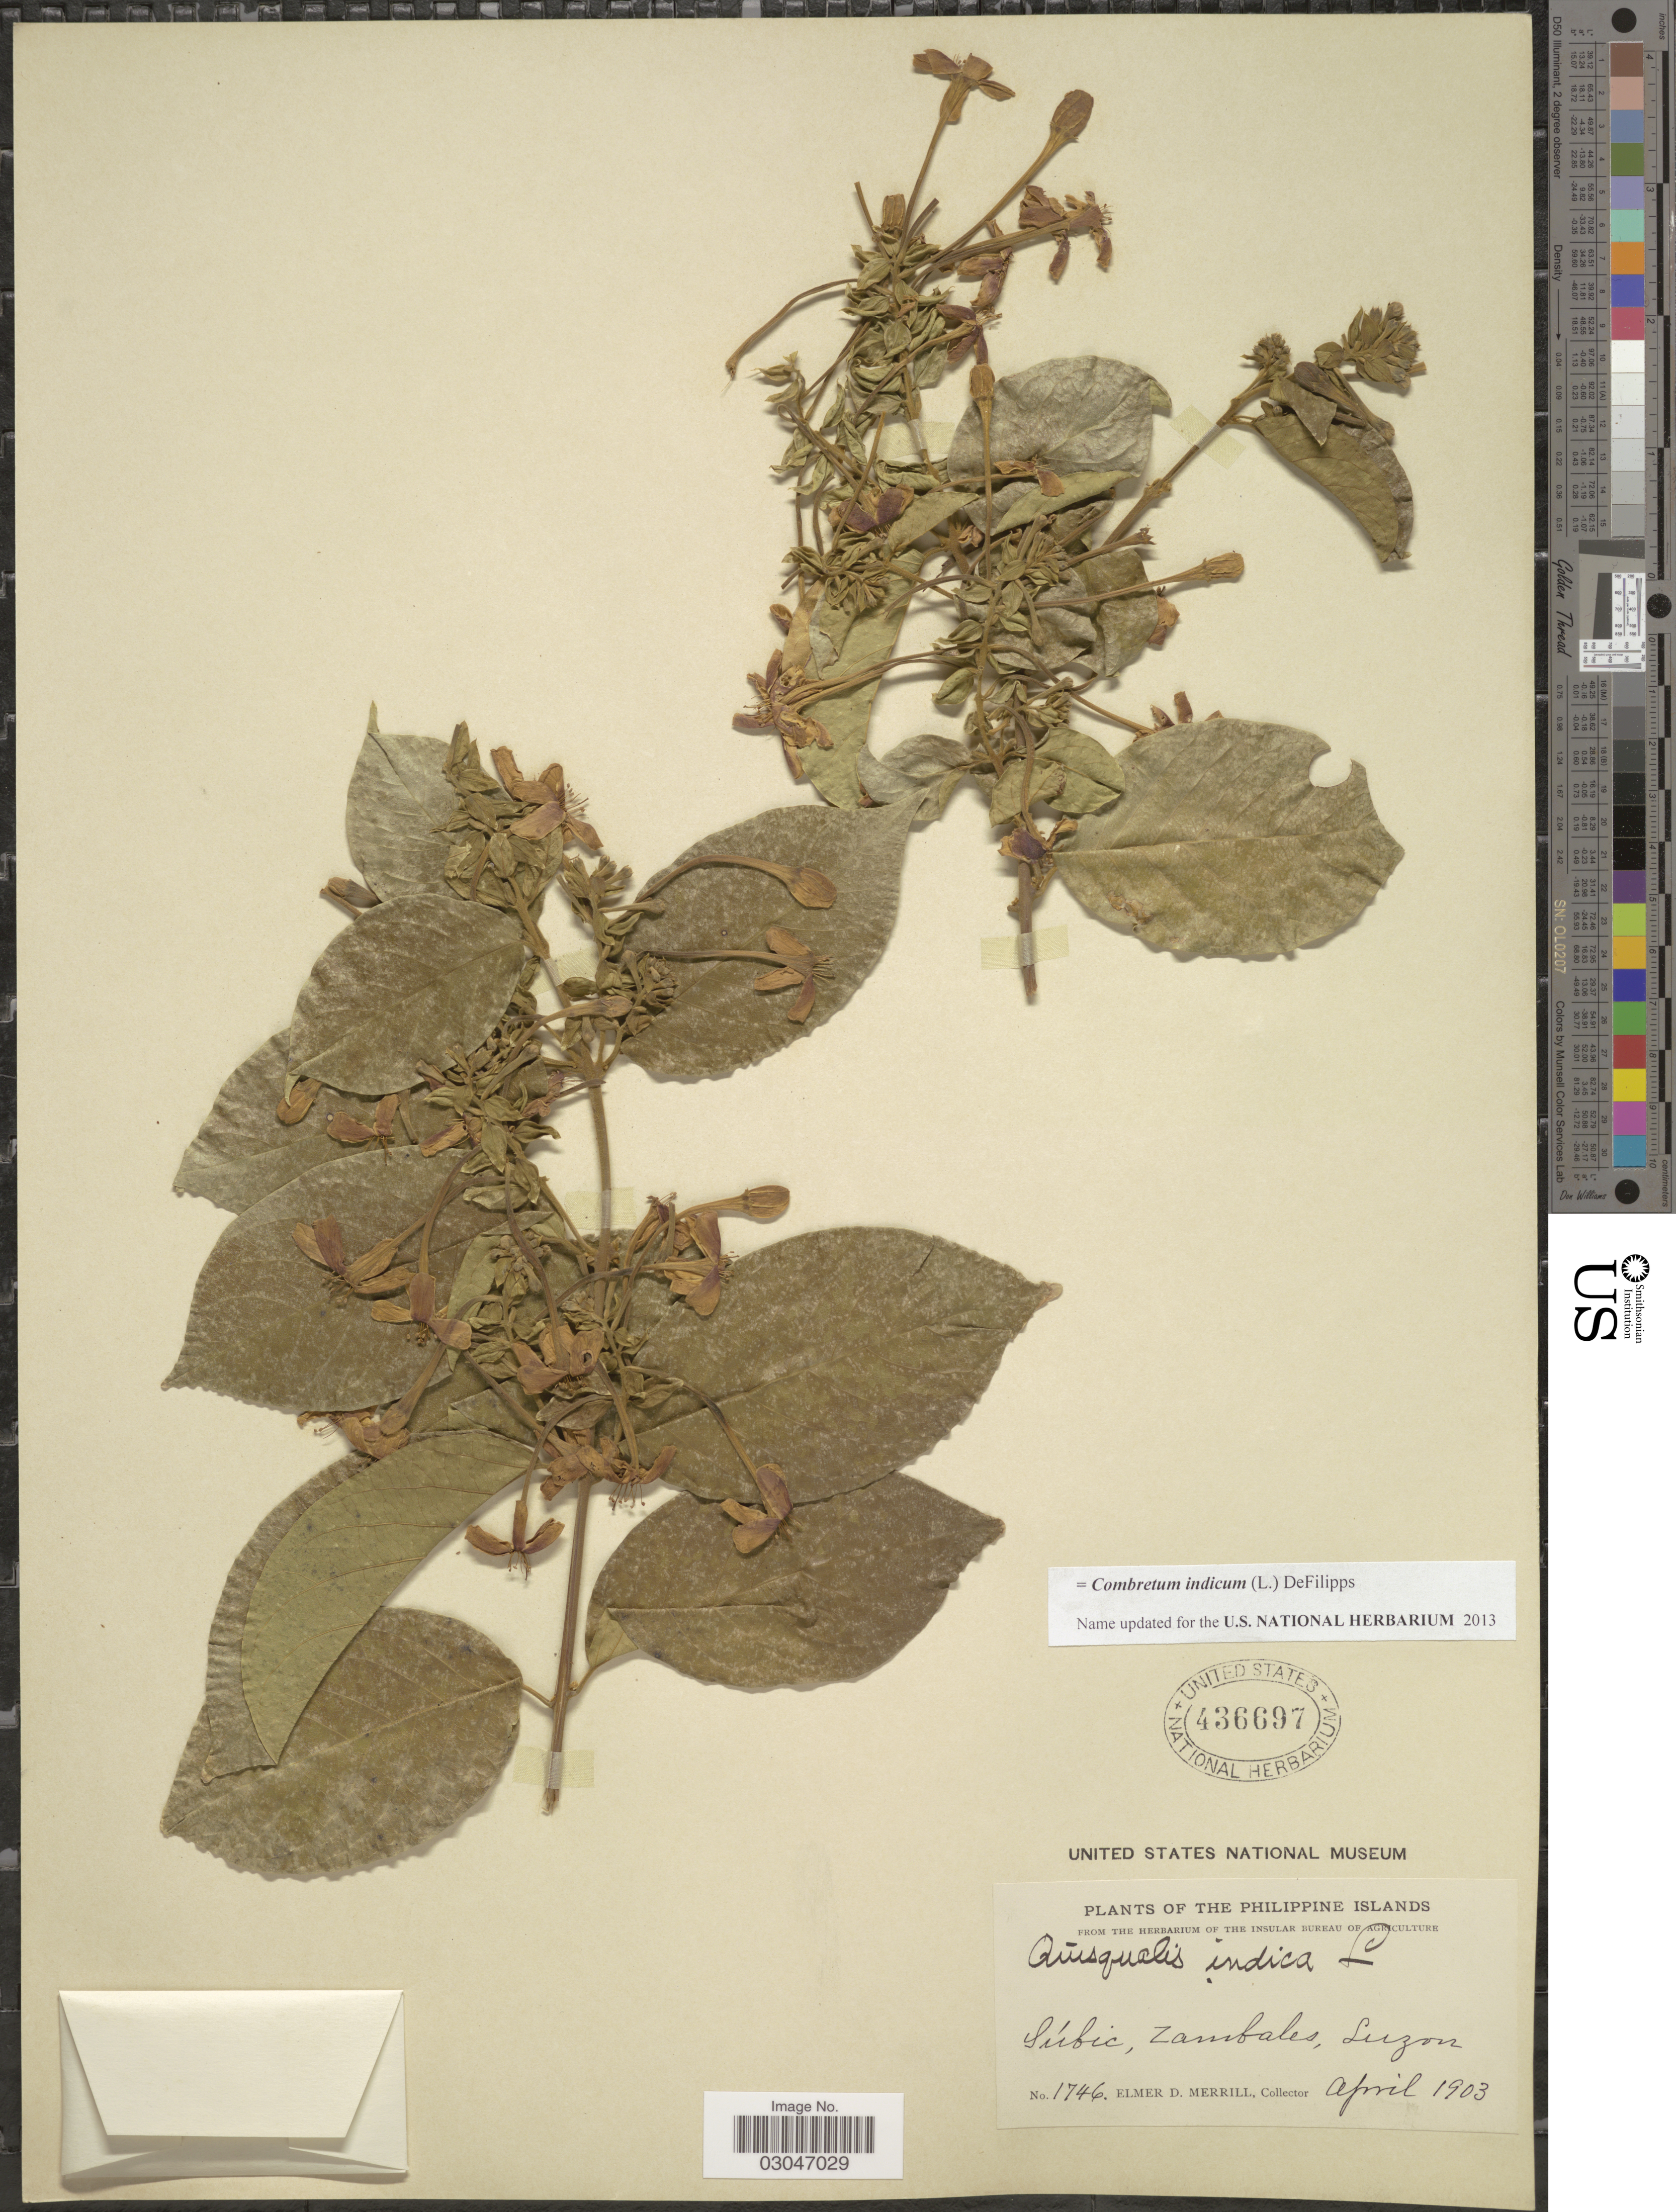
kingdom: Plantae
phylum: Tracheophyta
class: Magnoliopsida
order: Myrtales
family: Combretaceae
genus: Combretum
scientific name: Combretum indicum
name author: (L.) DeFilipps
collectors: E. D. Merrill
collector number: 1746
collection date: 1903-04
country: Philippines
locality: Súbic, Zambales, Luzon.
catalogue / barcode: US 436697